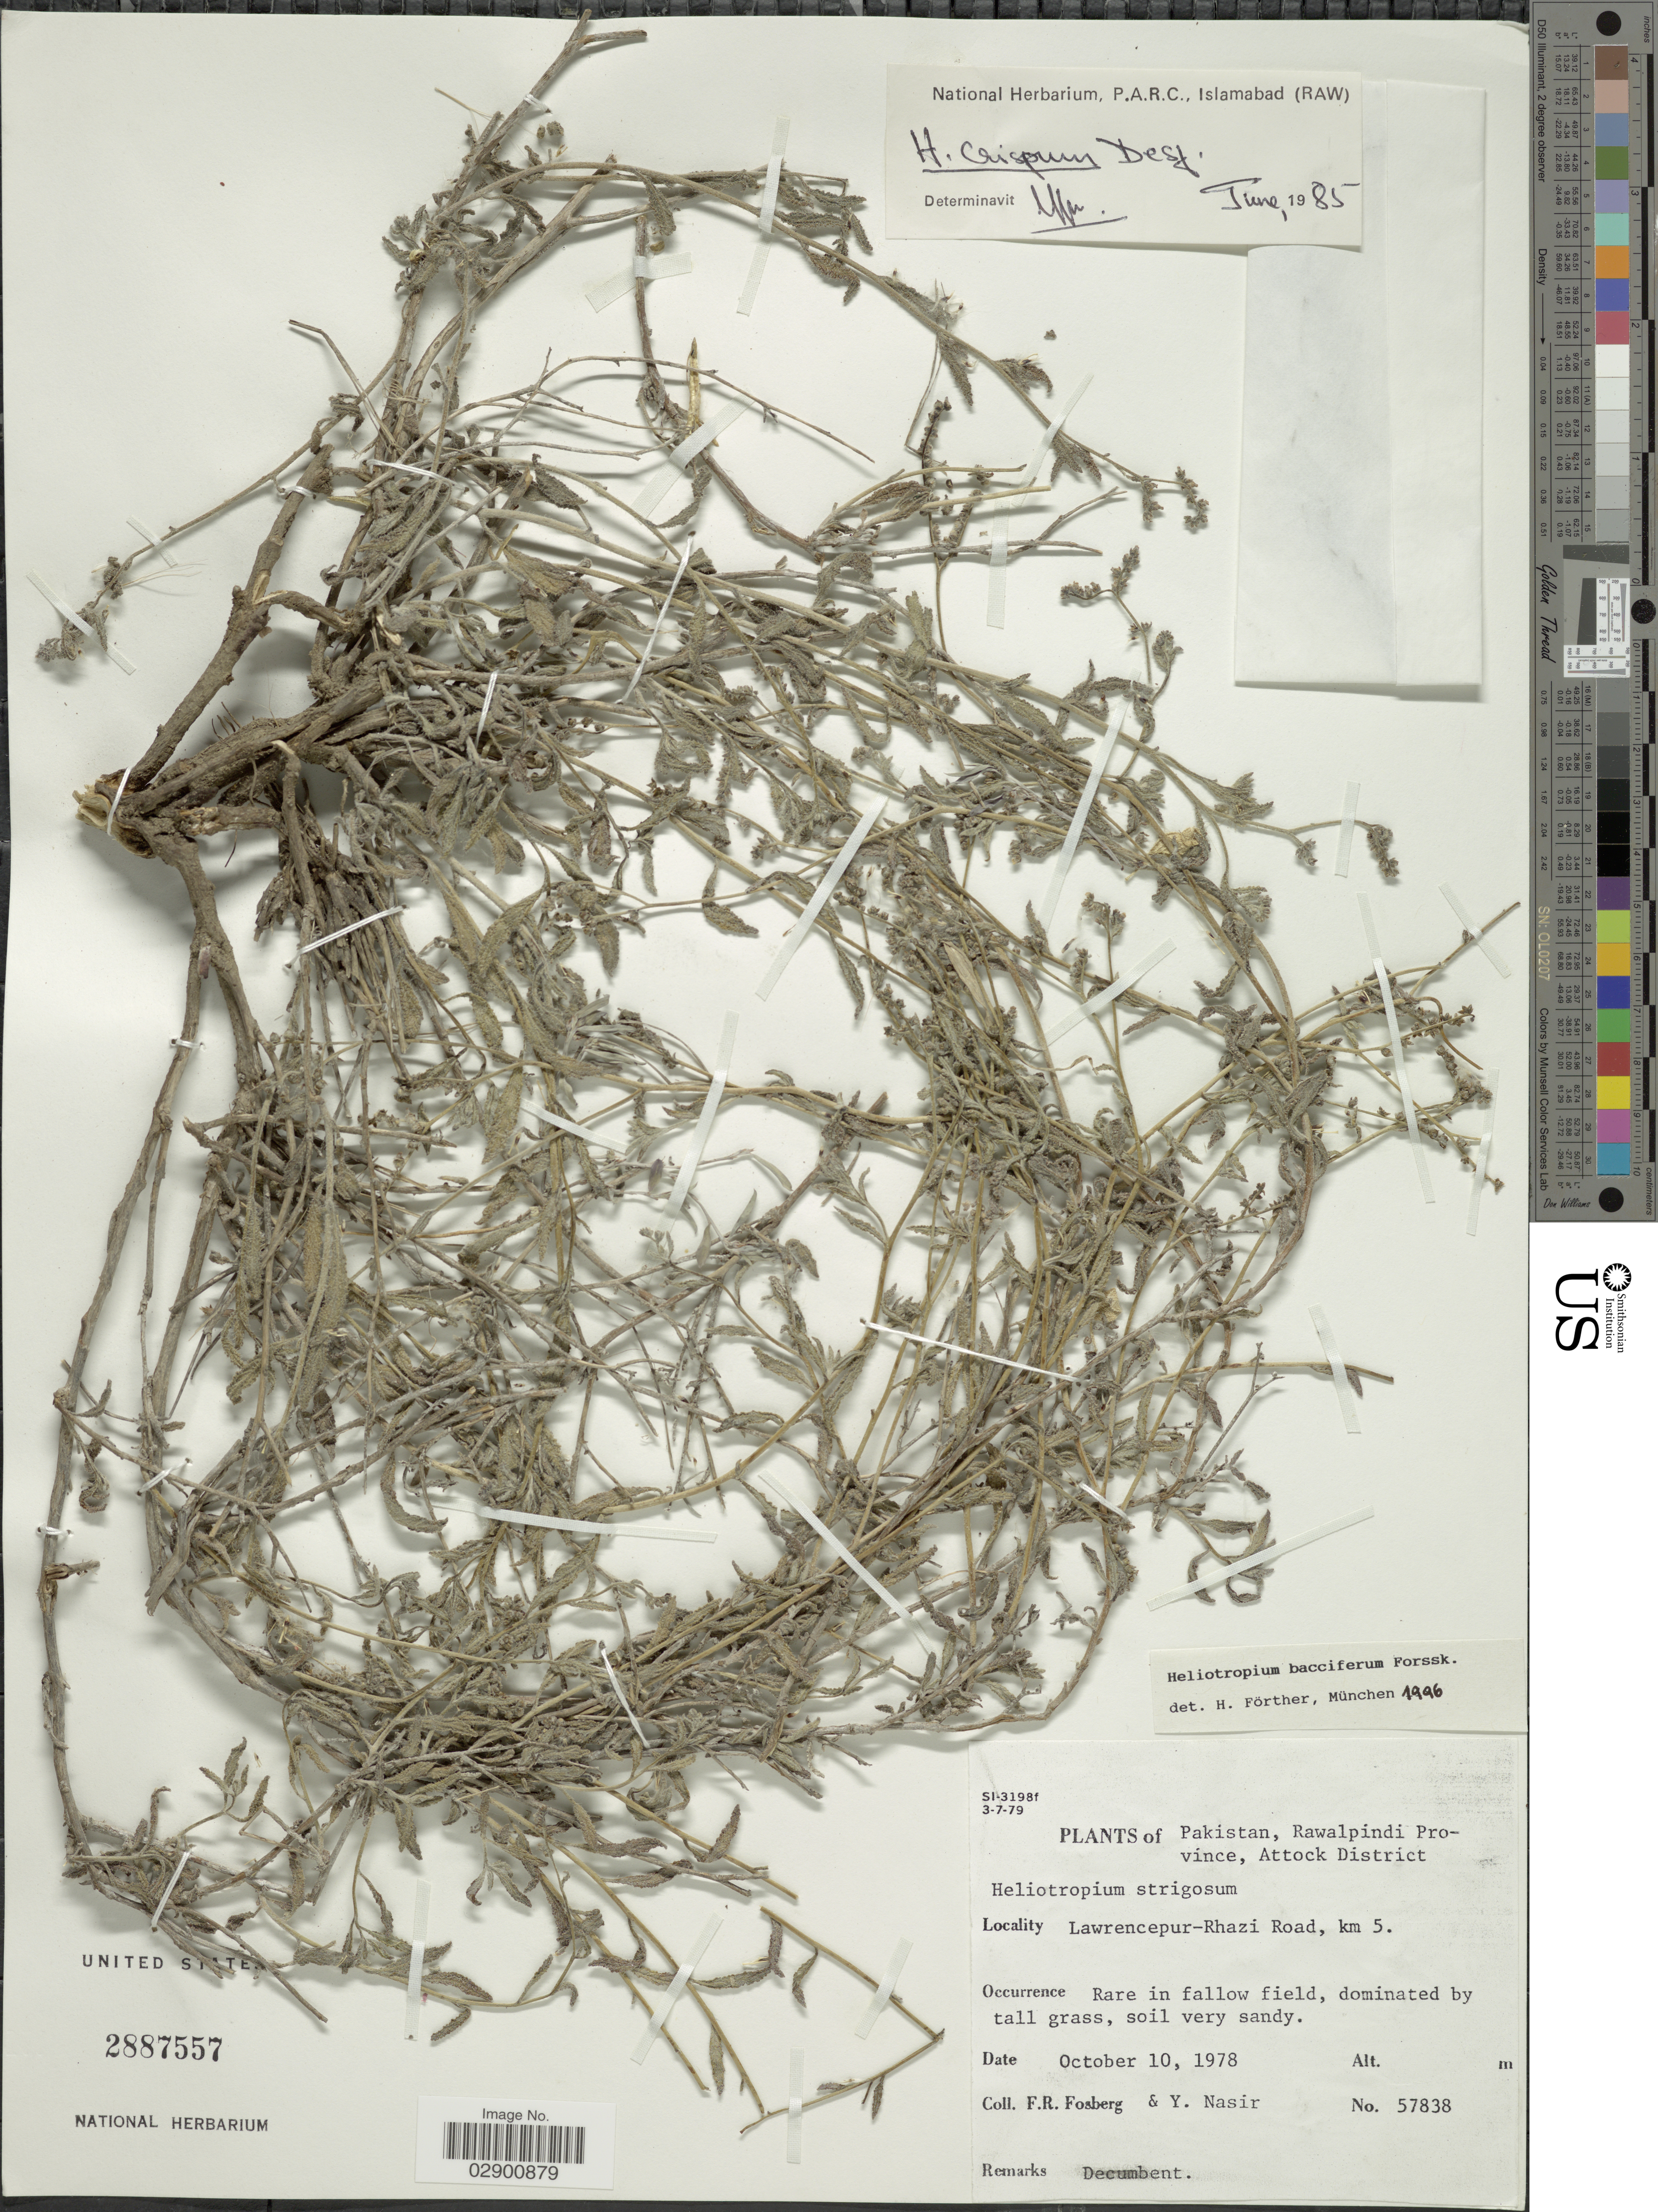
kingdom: Plantae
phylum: Tracheophyta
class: Magnoliopsida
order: Boraginales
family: Heliotropiaceae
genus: Heliotropium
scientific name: Heliotropium bacciferum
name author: Forssk.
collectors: F. R. Fosberg & Y. Nasir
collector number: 57838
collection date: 1978-10-10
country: Pakistan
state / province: Punjab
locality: Rawalpindi Province, Attock District. Lawrencepur-Rhazi Road, km 5.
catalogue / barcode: US 2887557